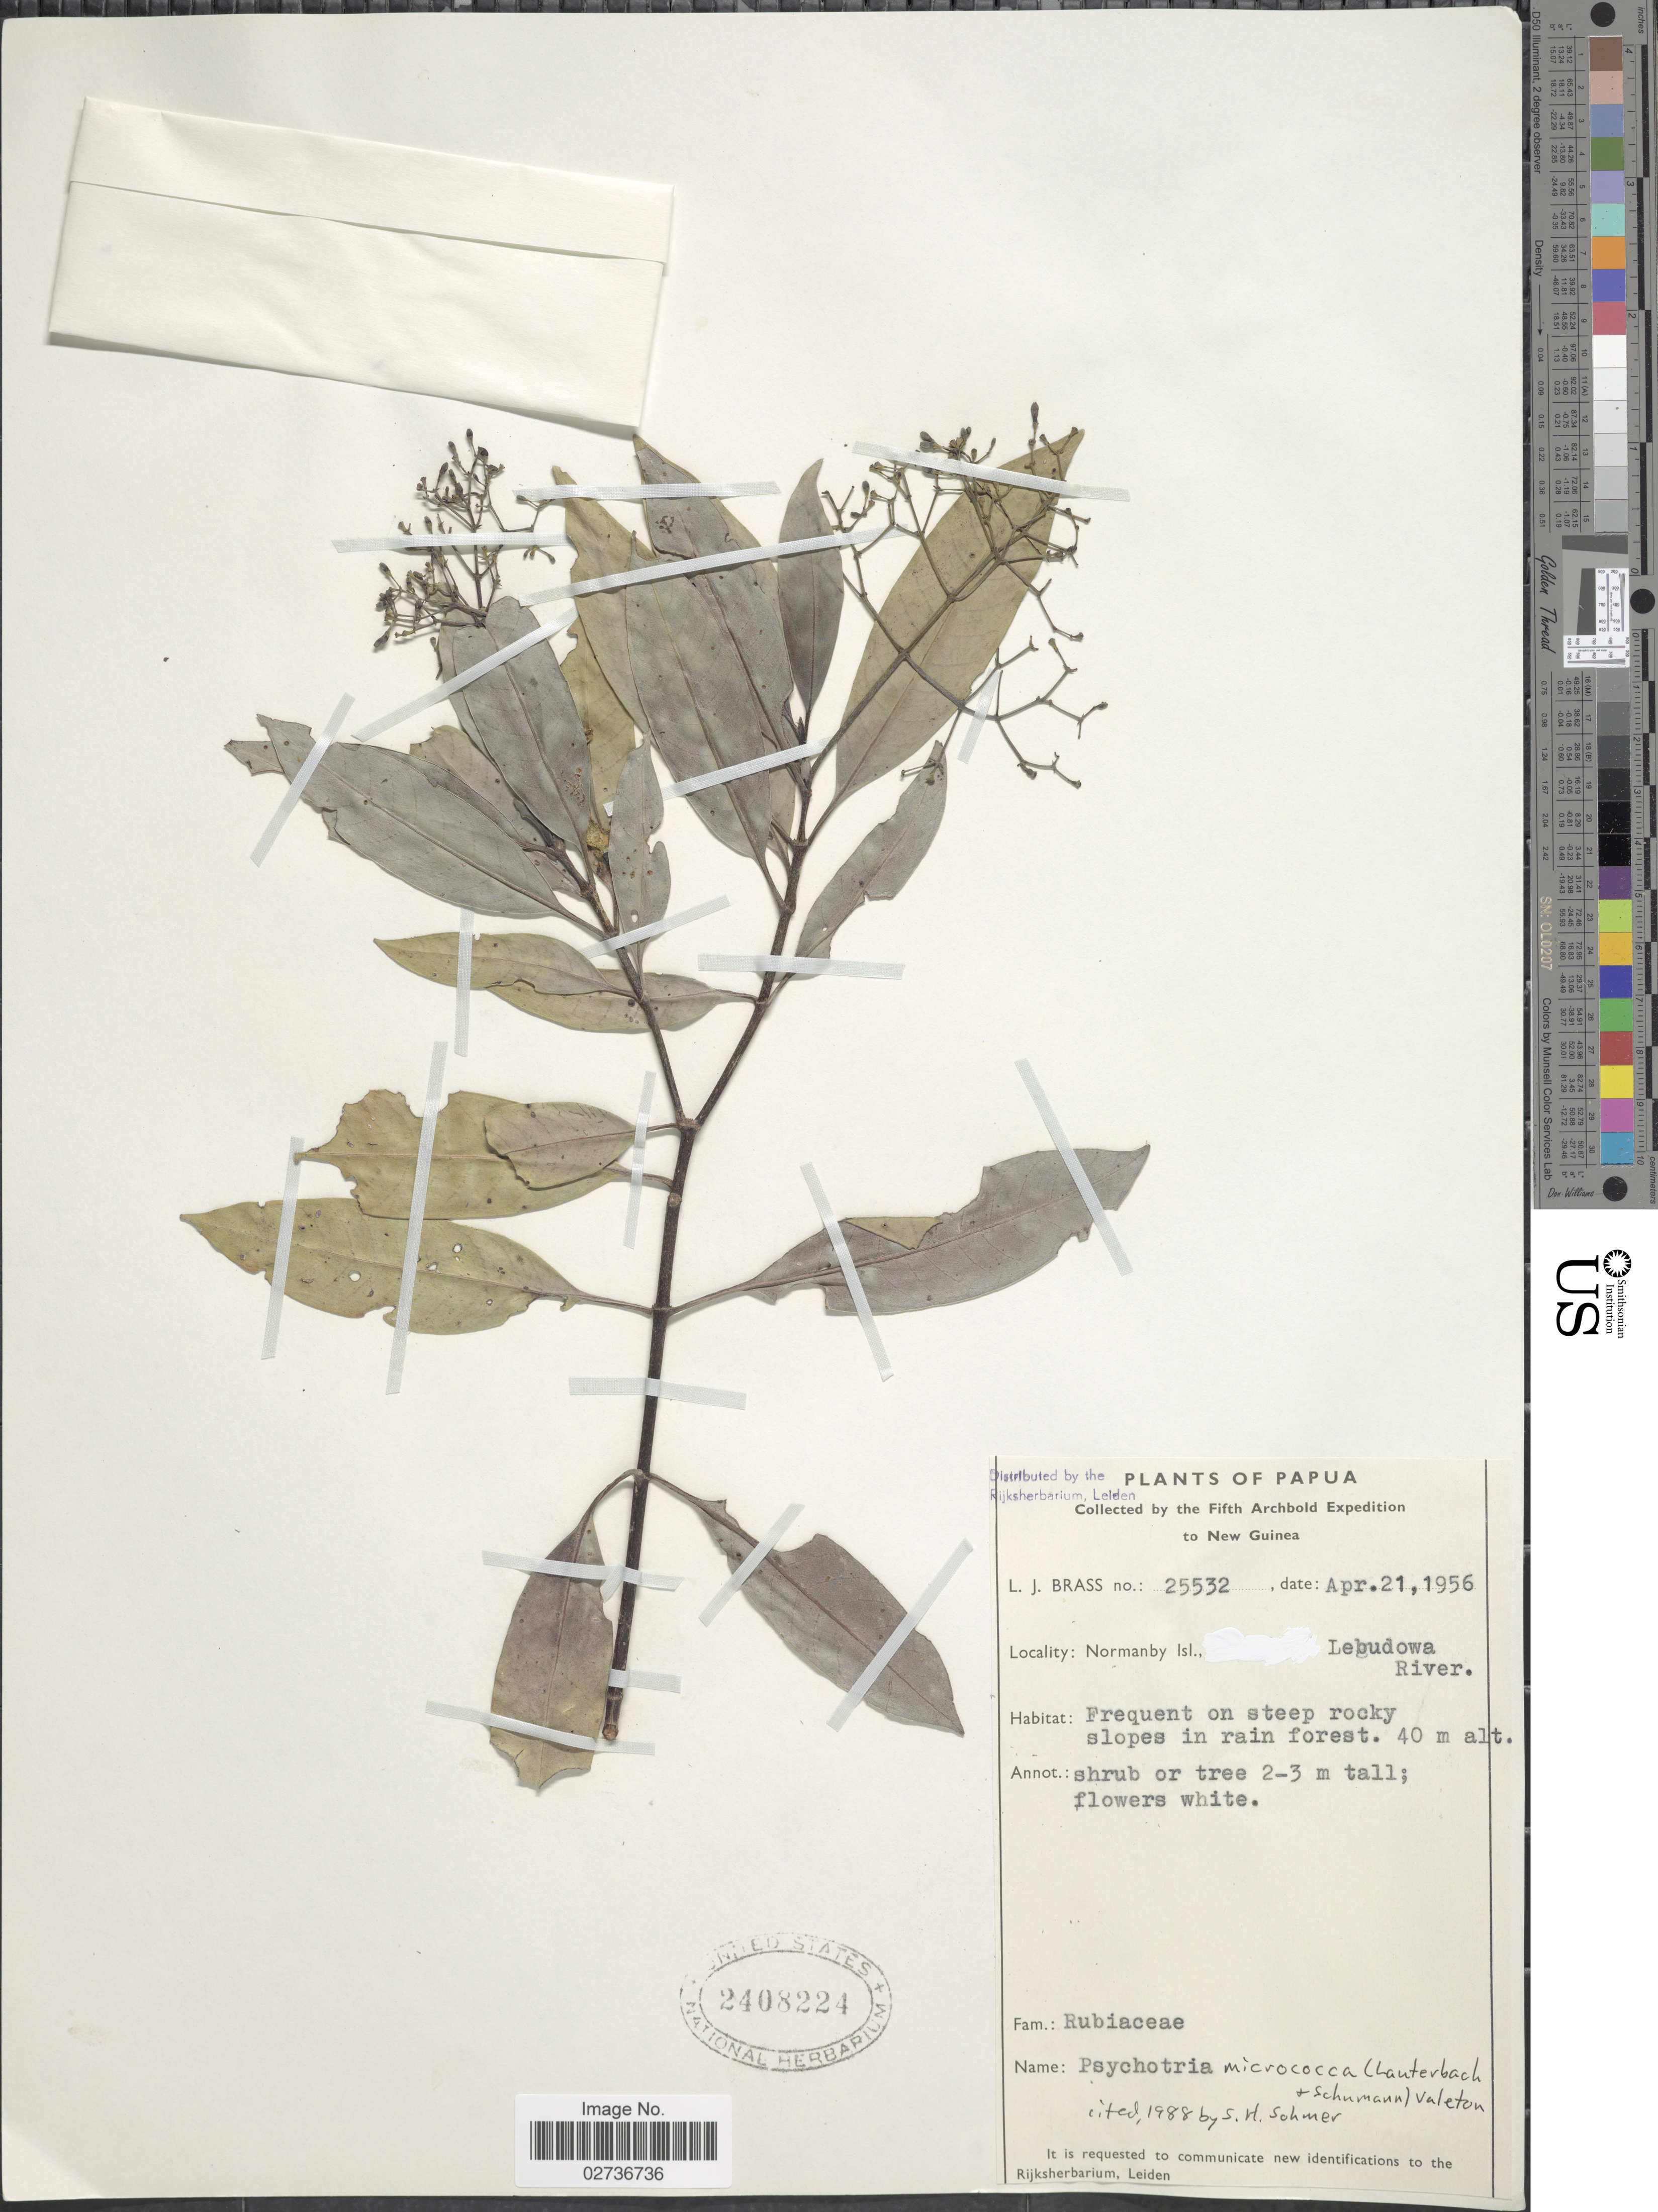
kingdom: Plantae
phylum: Tracheophyta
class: Magnoliopsida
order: Gentianales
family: Rubiaceae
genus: Psychotria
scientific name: Psychotria micrococca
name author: (Lauterb. & Shumann) Valeton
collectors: L. J. Brass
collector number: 25532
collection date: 1956-04-21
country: Papua New Guinea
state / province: Milne Bay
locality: Normanby Is., Lebudowa River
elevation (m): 40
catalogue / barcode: US 2408224